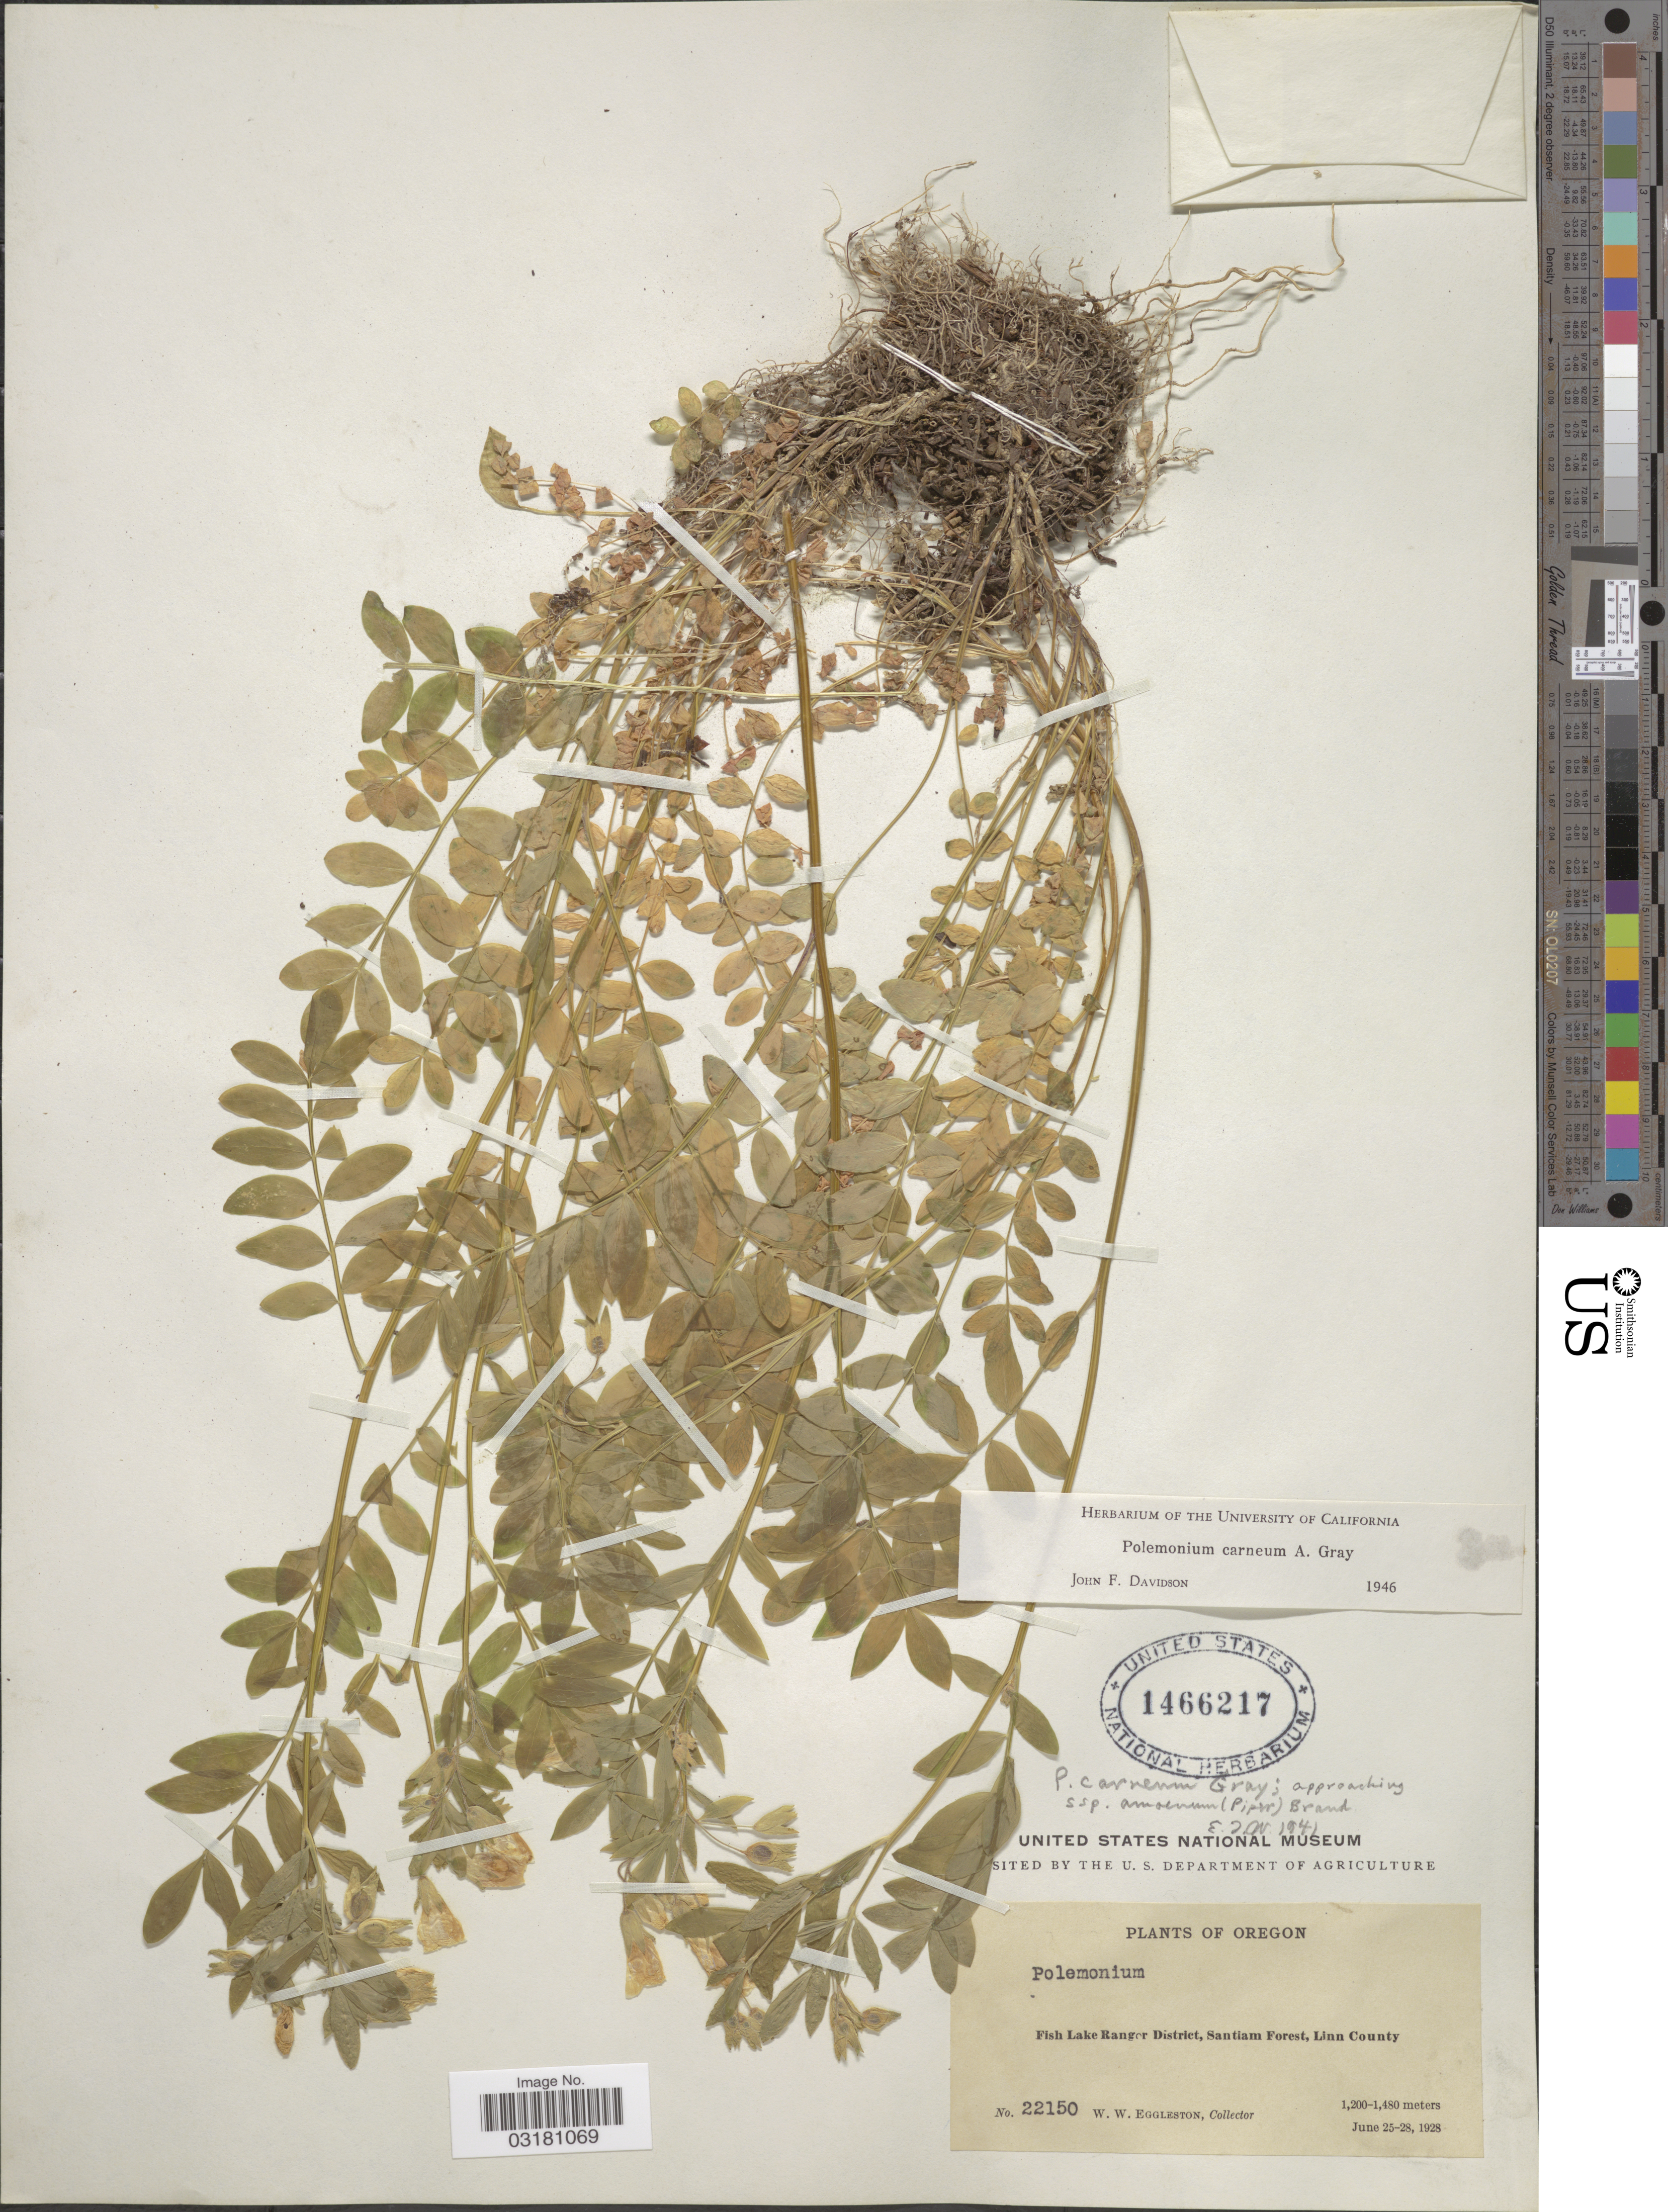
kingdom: Plantae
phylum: Tracheophyta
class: Magnoliopsida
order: Ericales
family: Polemoniaceae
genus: Polemonium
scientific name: Polemonium carneum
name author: A. Gray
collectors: W. W. Eggleston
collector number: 22150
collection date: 1928-06-25/1928-06-28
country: United States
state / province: Oregon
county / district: Linn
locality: Fish Lake Ranger District, Santiam Forest, Linn County.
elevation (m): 1200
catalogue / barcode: US 1466217